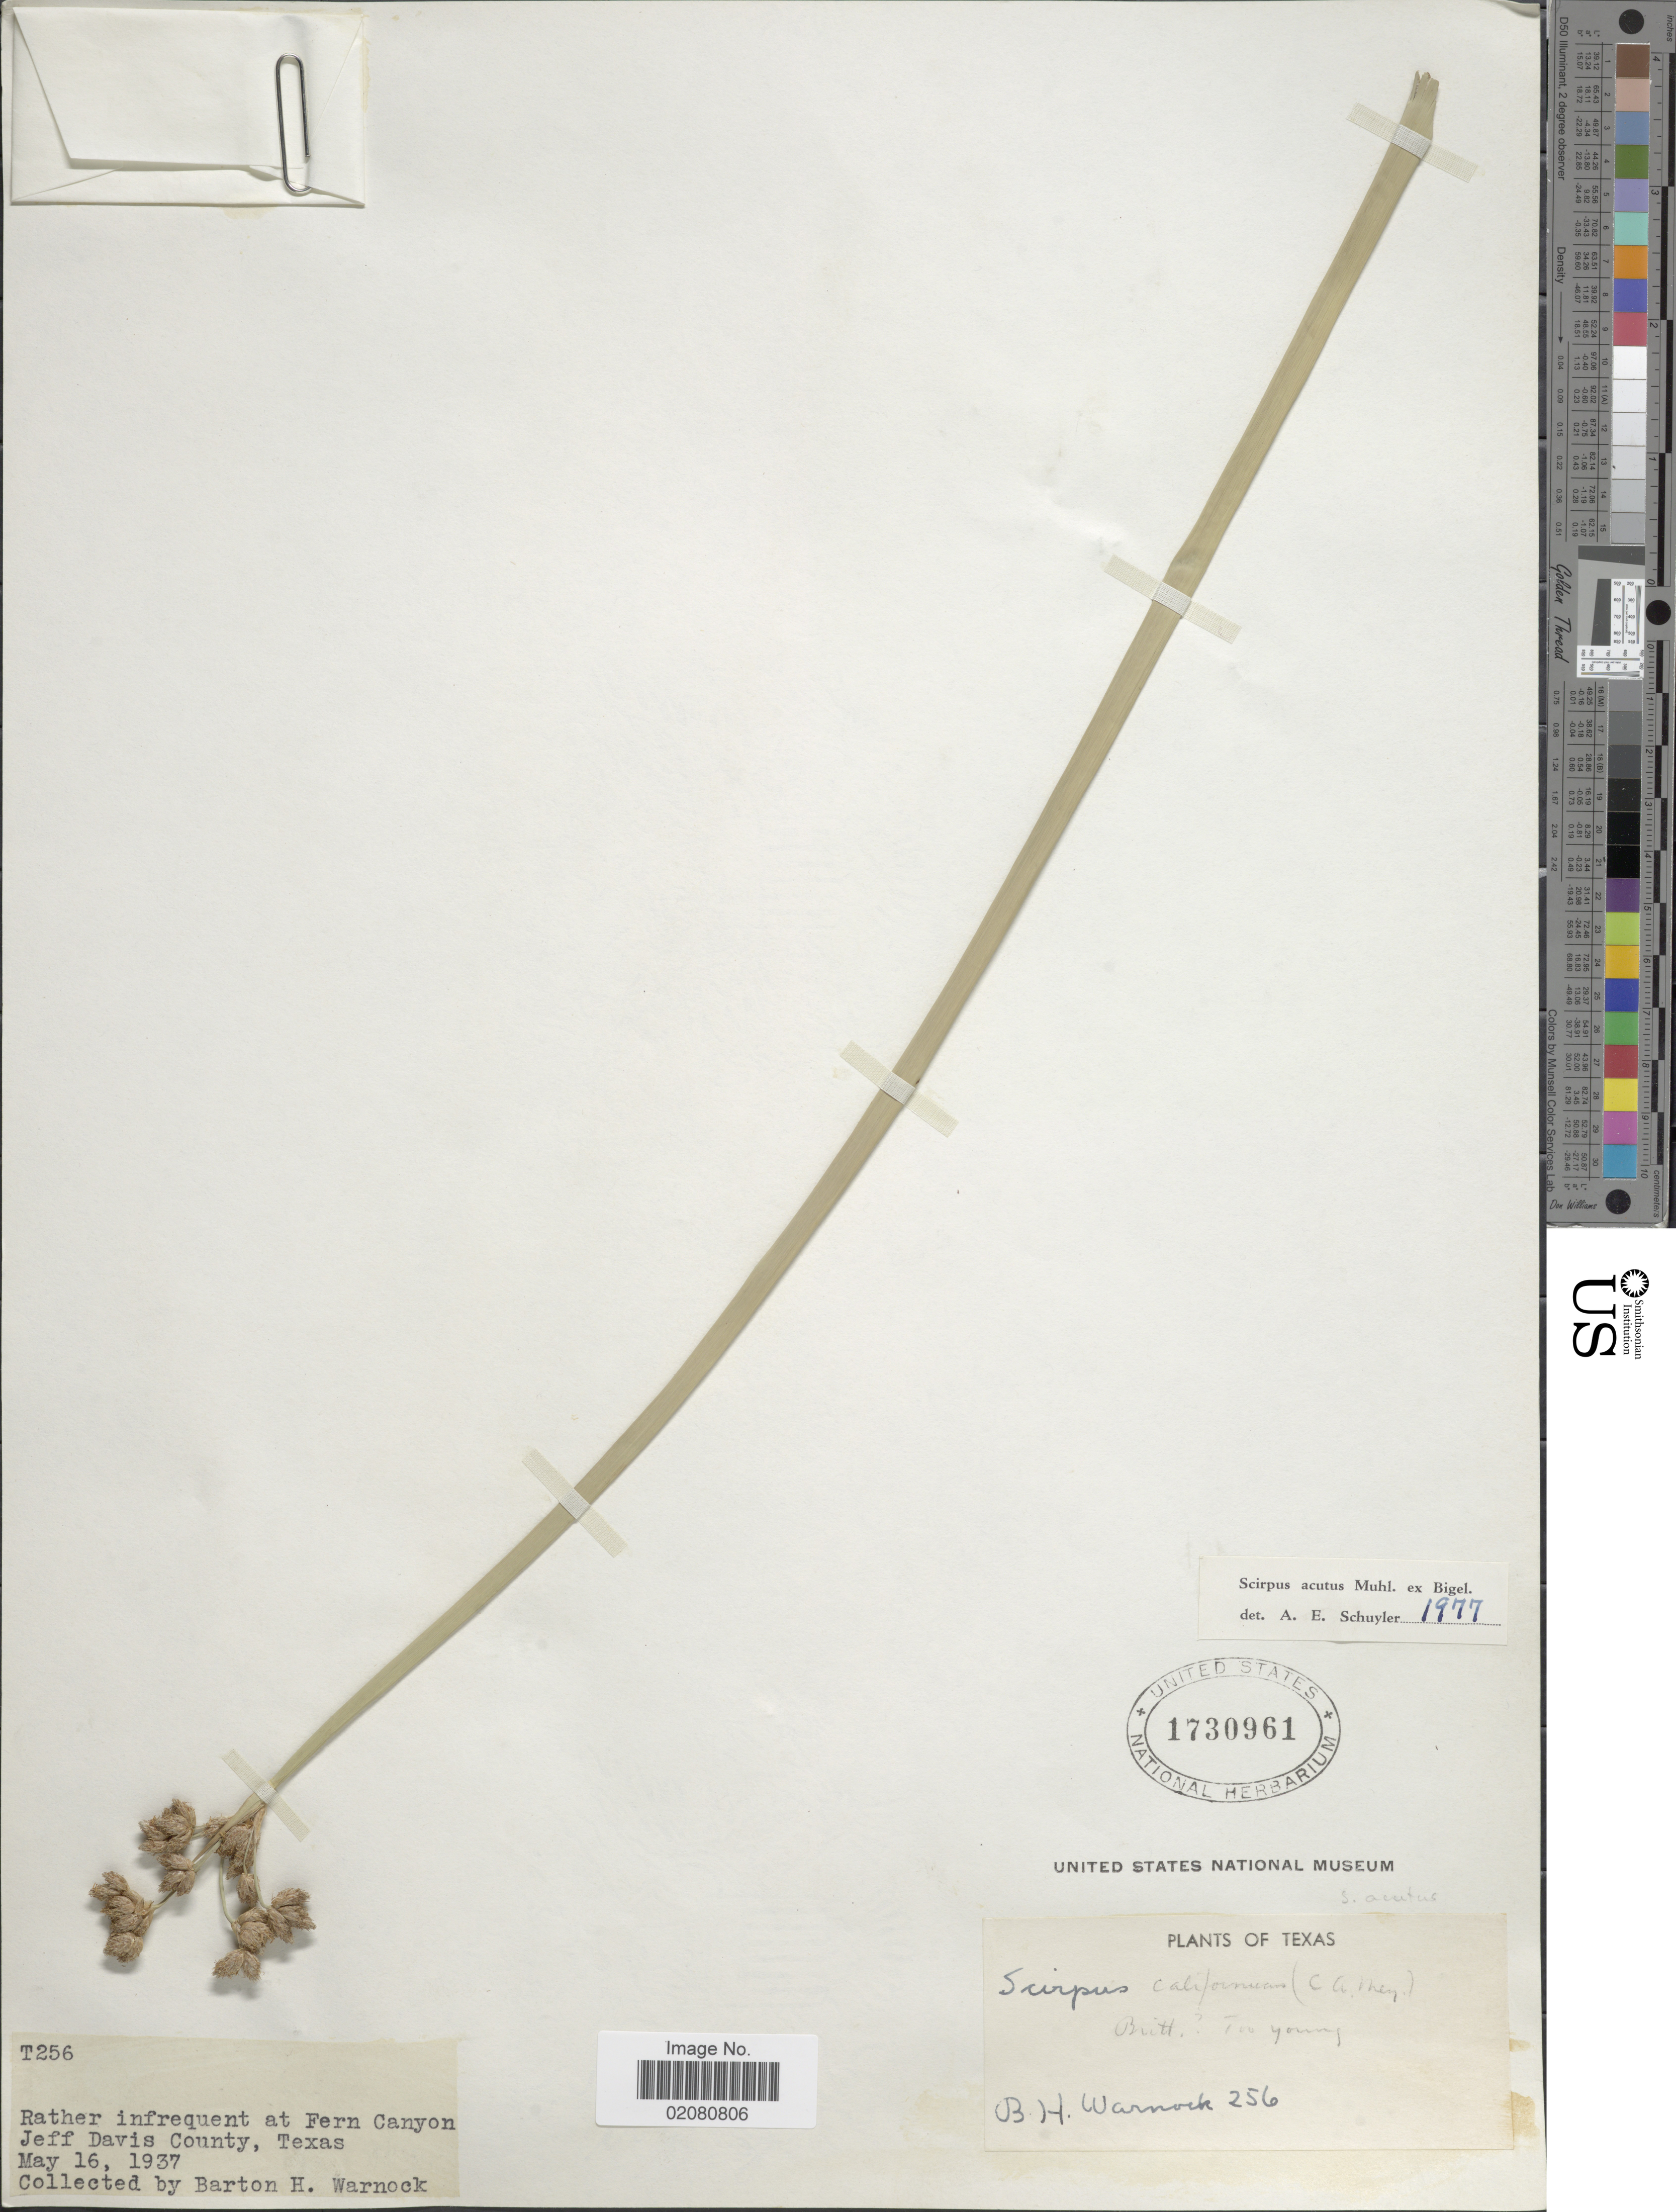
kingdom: Plantae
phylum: Tracheophyta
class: Liliopsida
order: Poales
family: Cyperaceae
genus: Schoenoplectus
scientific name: Schoenoplectus acutus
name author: (Muhl. ex Bigelow) Á. Löve & D. Löve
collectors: B. H. Warnock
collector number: T256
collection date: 1937-05-16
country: United States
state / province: Texas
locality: Rather infrequent at Fern Canyon. Jeff Davis County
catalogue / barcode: US 1730961